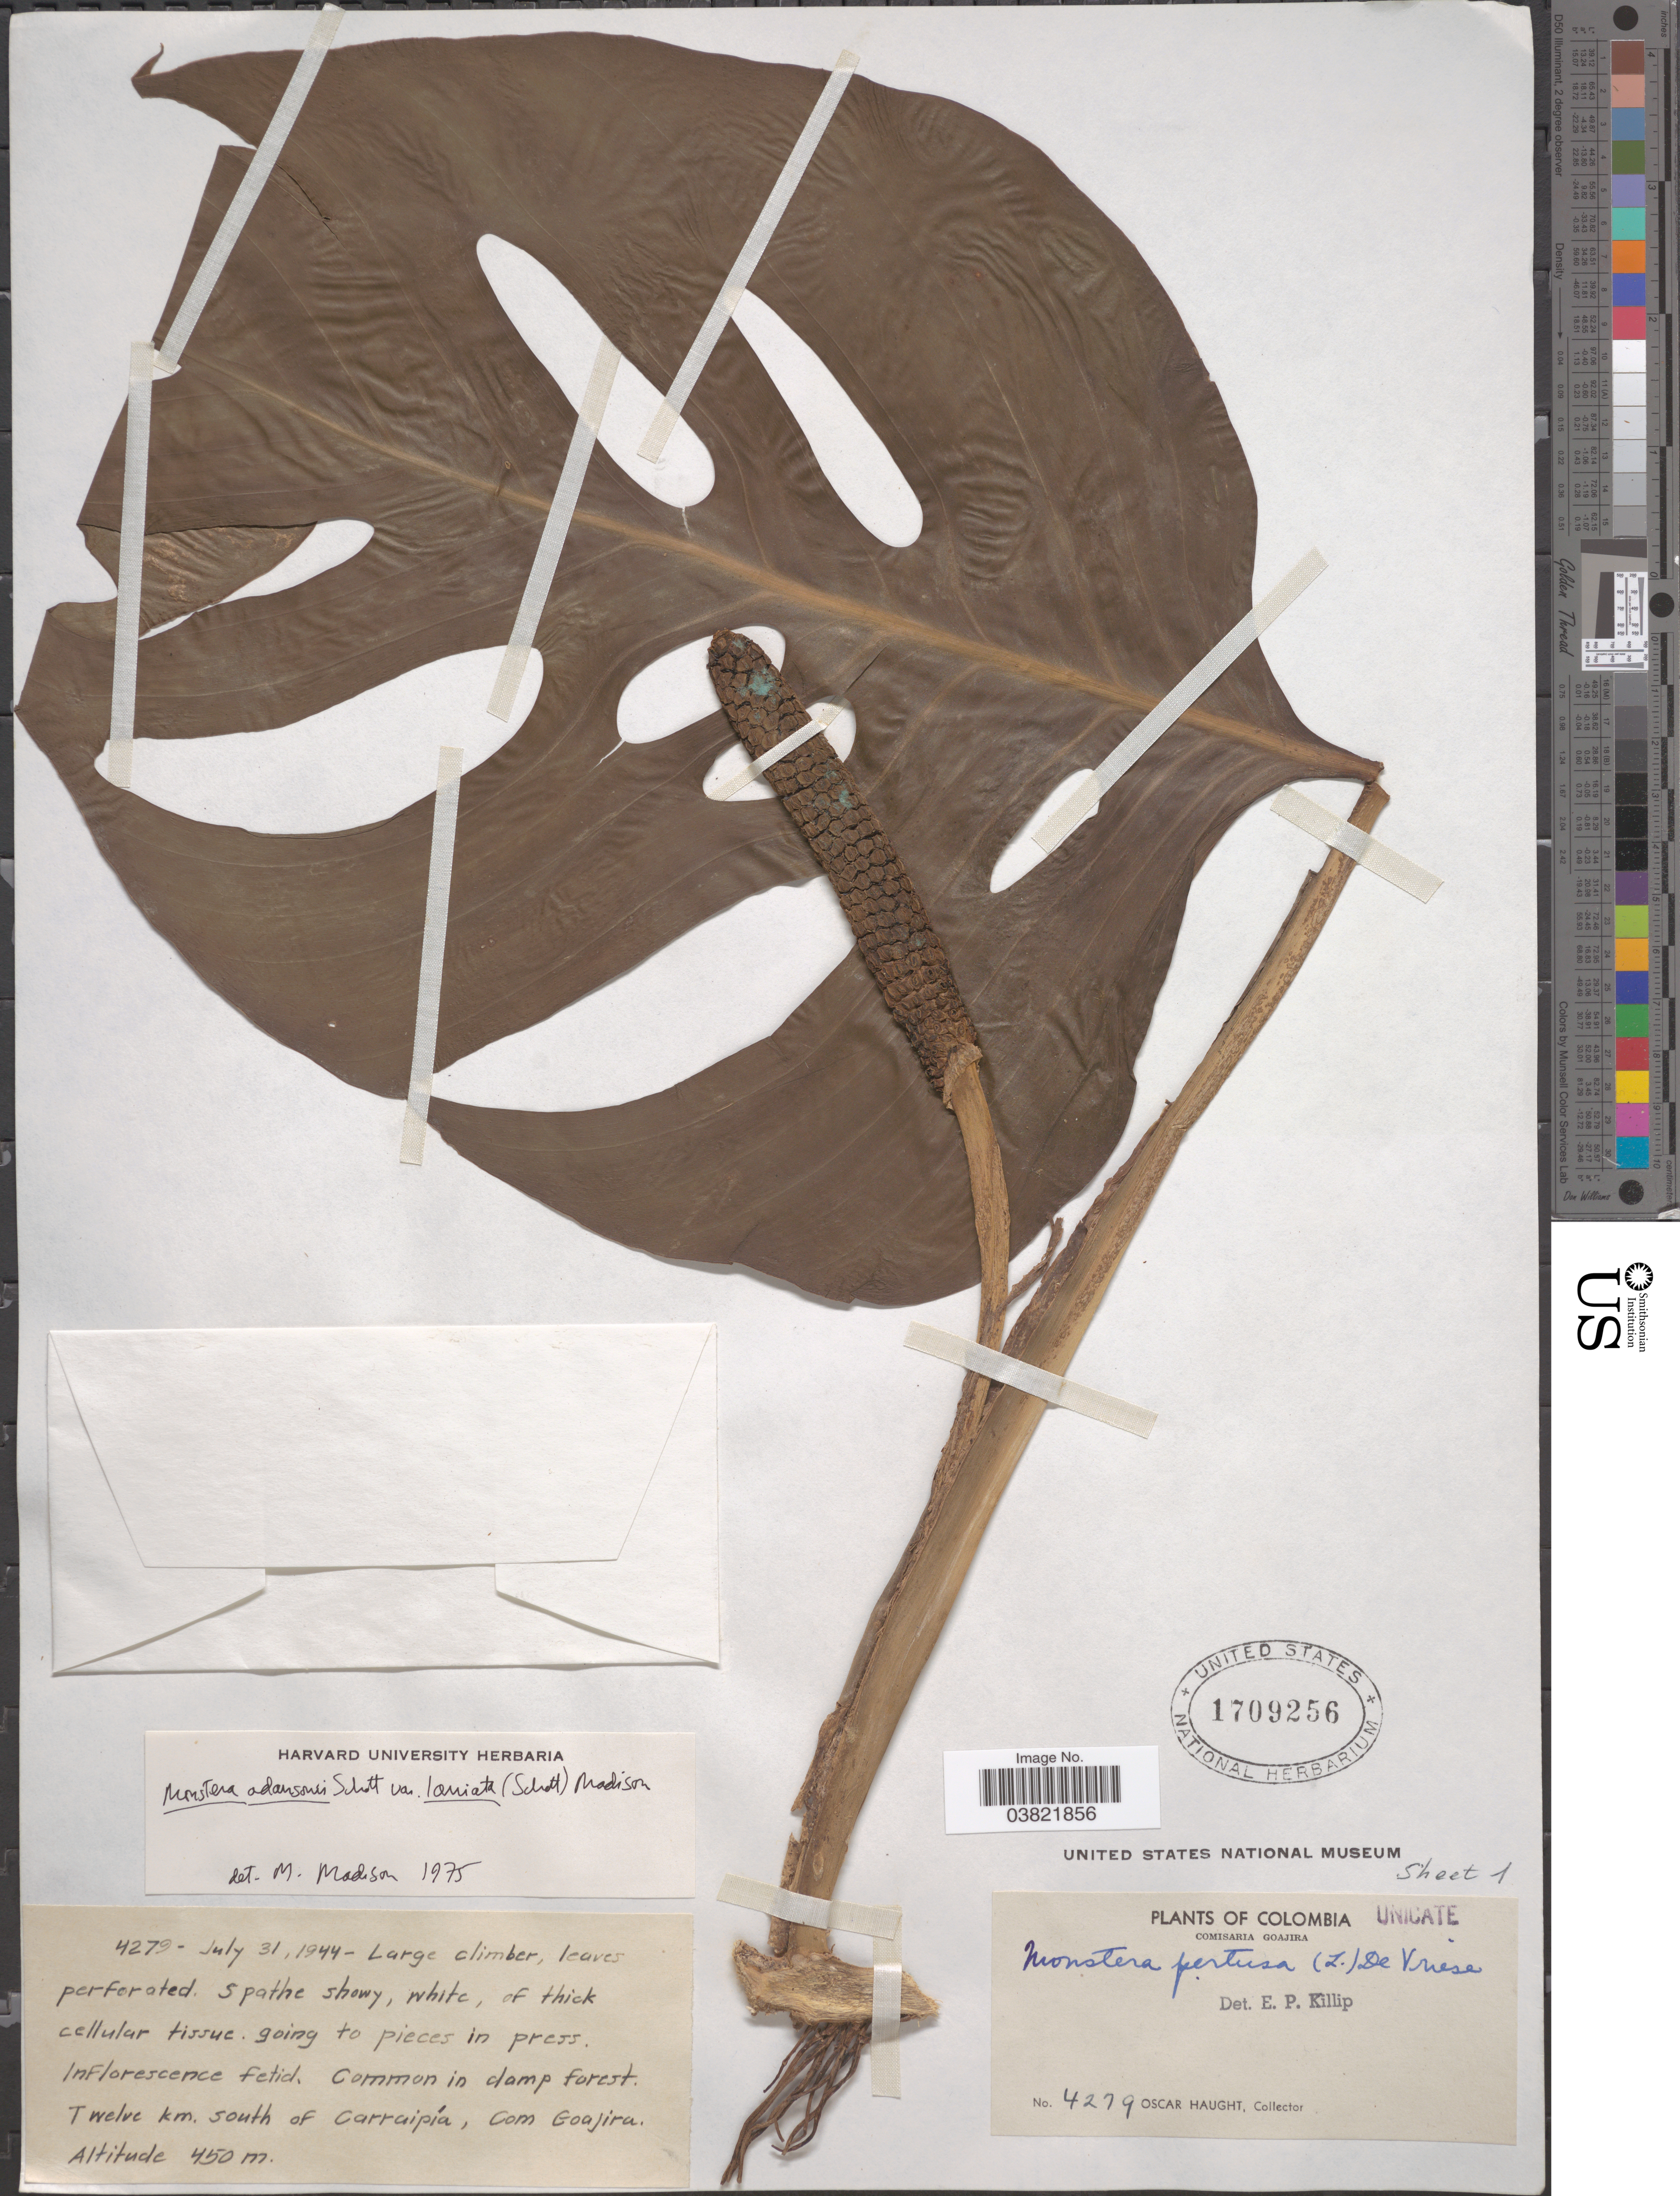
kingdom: Plantae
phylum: Tracheophyta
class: Liliopsida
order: Alismatales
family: Araceae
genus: Monstera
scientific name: Monstera adansonii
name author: Schott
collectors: O. L. Haught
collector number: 4279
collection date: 1944-07-31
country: Colombia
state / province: La Guajira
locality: Comisaria Goajira. Twelve km. south of Carraipía, Com. Goajira.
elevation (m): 450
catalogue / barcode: US 1709256